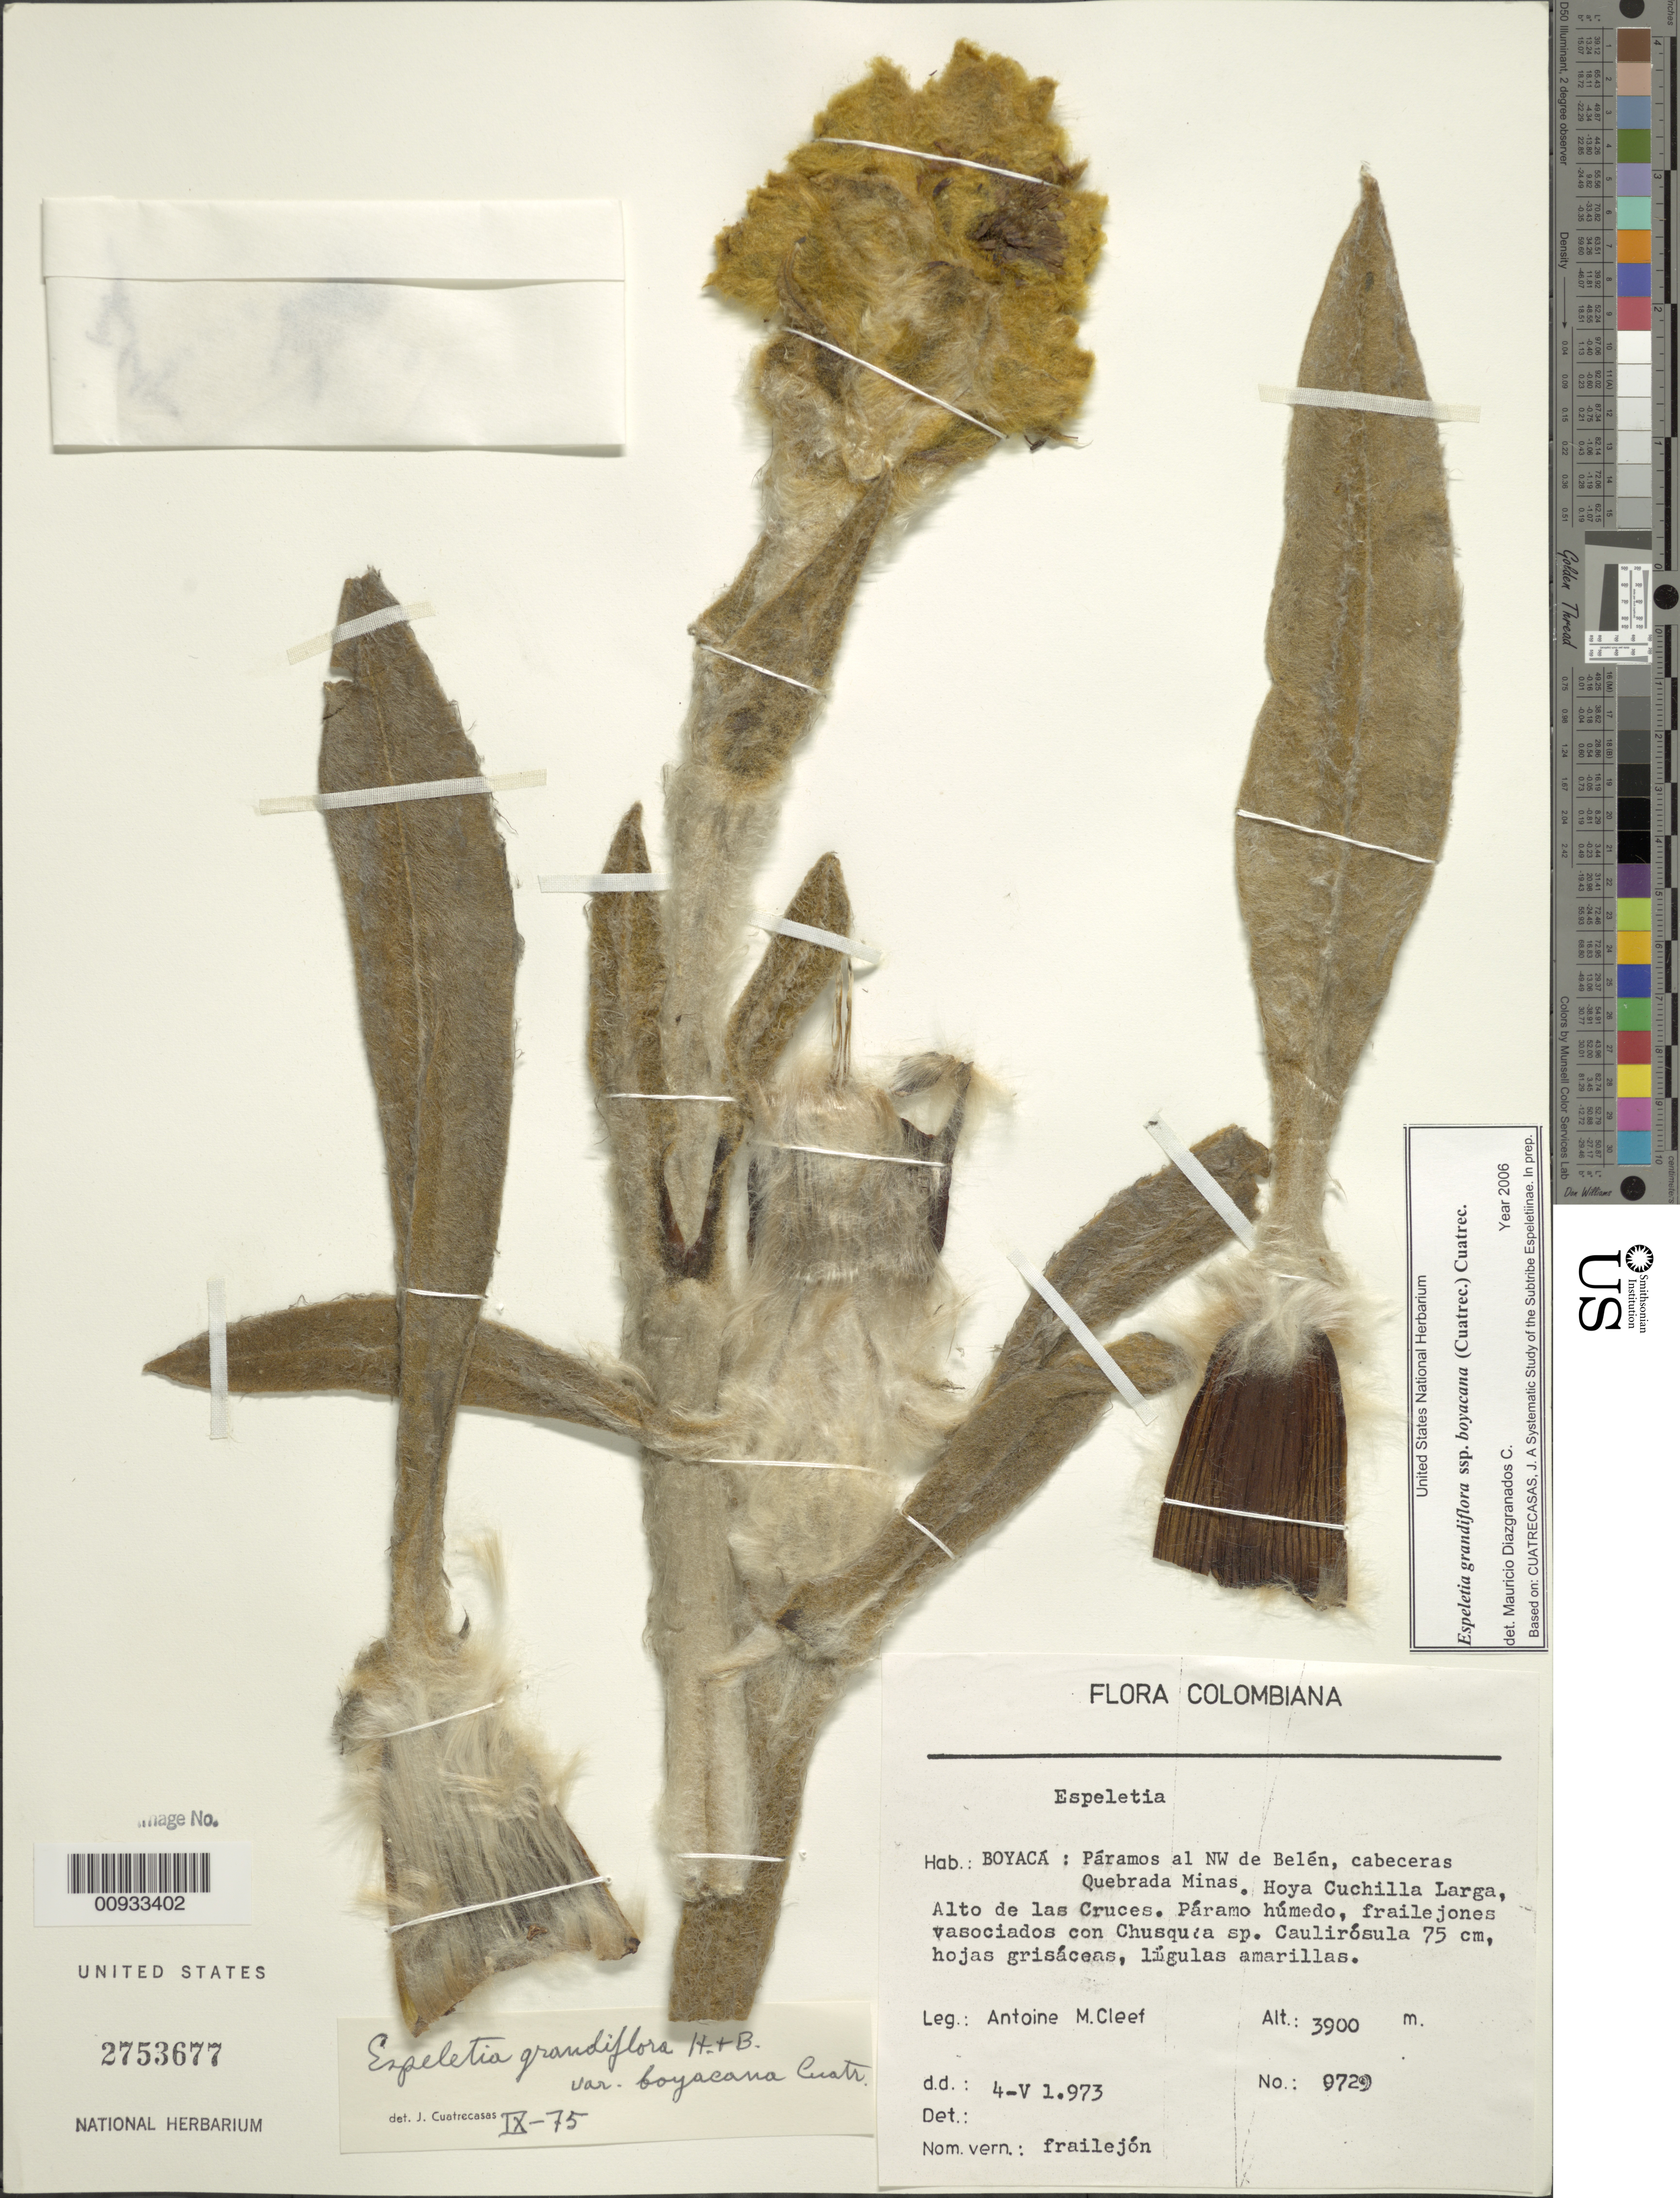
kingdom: Plantae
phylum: Tracheophyta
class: Magnoliopsida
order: Asterales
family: Asteraceae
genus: Espeletia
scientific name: Espeletia grandiflora subsp. boyacana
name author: (Cuatrec.) Cuatrec.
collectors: A. M. Cleef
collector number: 9720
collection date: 1973-05-04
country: Colombia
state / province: Boyacá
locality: Páramos al NW de Belén, cabeceras Quebrada Minas. Hoya Cuchilla Larga, SE. Alto de las Cruces.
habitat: Páramo húmedo, frailejones asociados con Chusquea sp.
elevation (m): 3900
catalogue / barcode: US 2753677